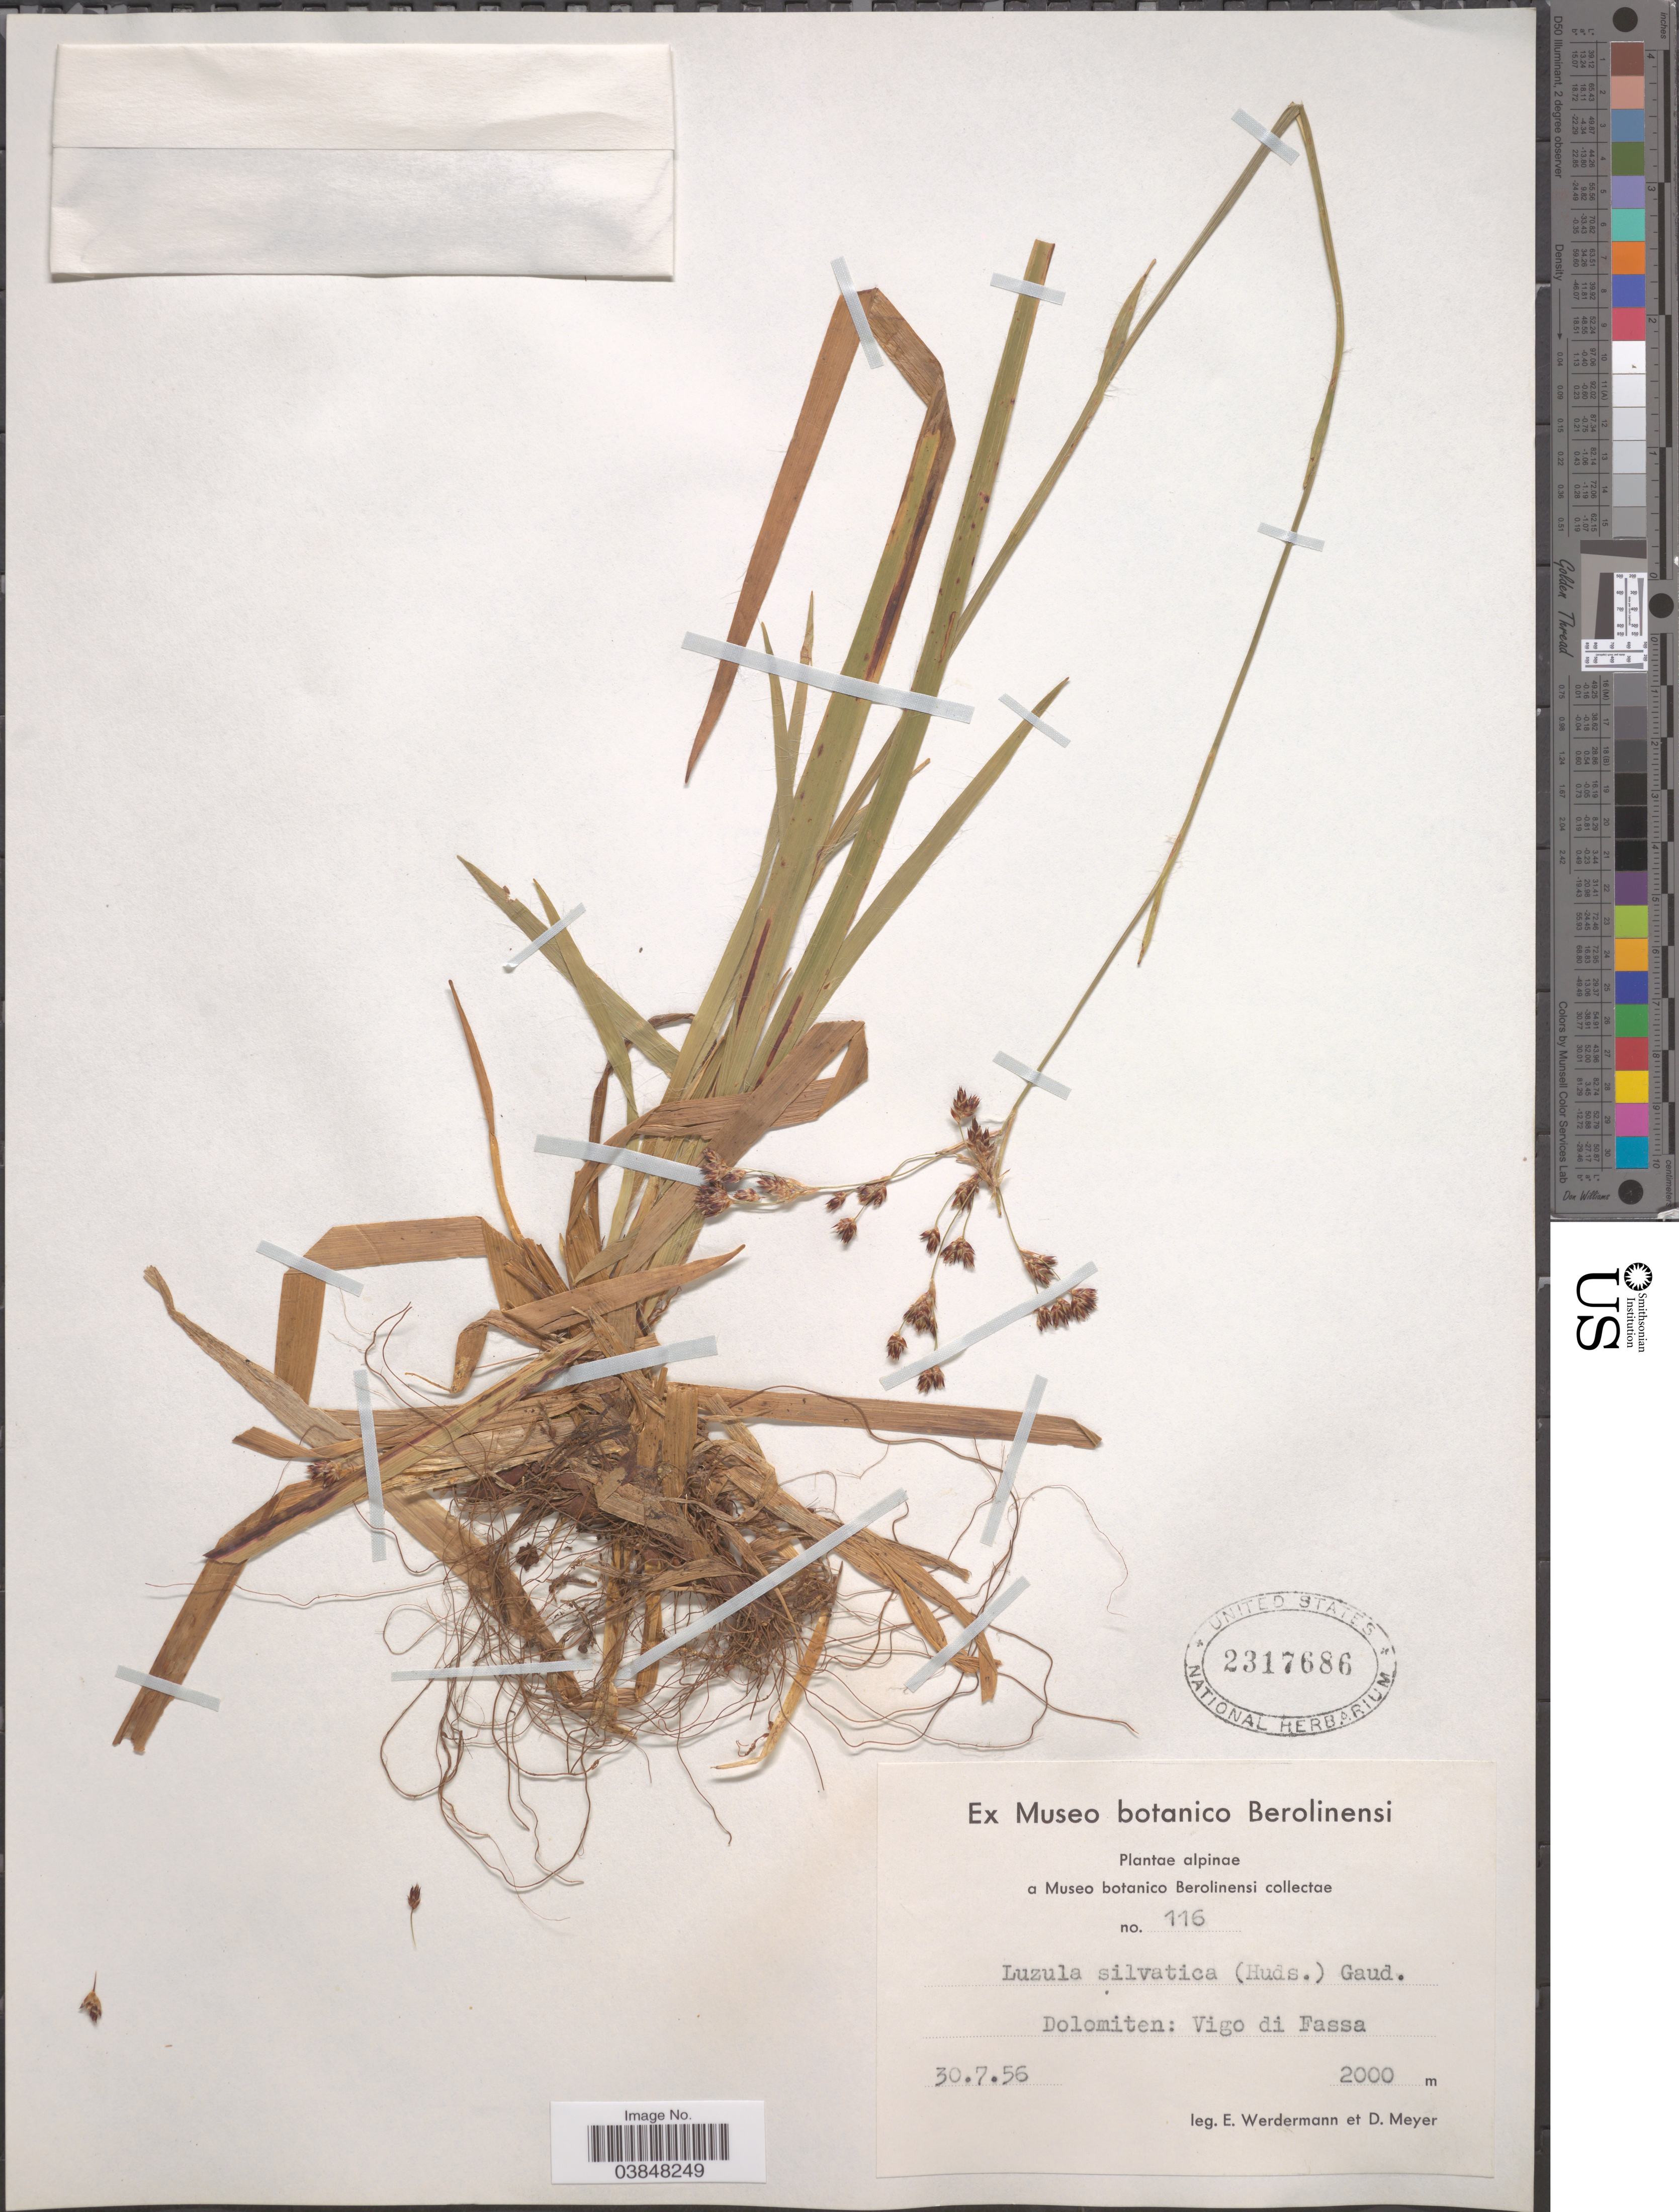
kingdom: Plantae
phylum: Tracheophyta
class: Liliopsida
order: Poales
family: Juncaceae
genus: Luzula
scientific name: Luzula sylvatica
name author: (Huds.) Gaudin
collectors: E. Werdermann & D. Meyer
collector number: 116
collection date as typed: Transcribed d/m/y: 30/7/56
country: Italy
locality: Dolomiten: Vigo di Fassa.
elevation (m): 2000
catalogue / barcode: US 2317686